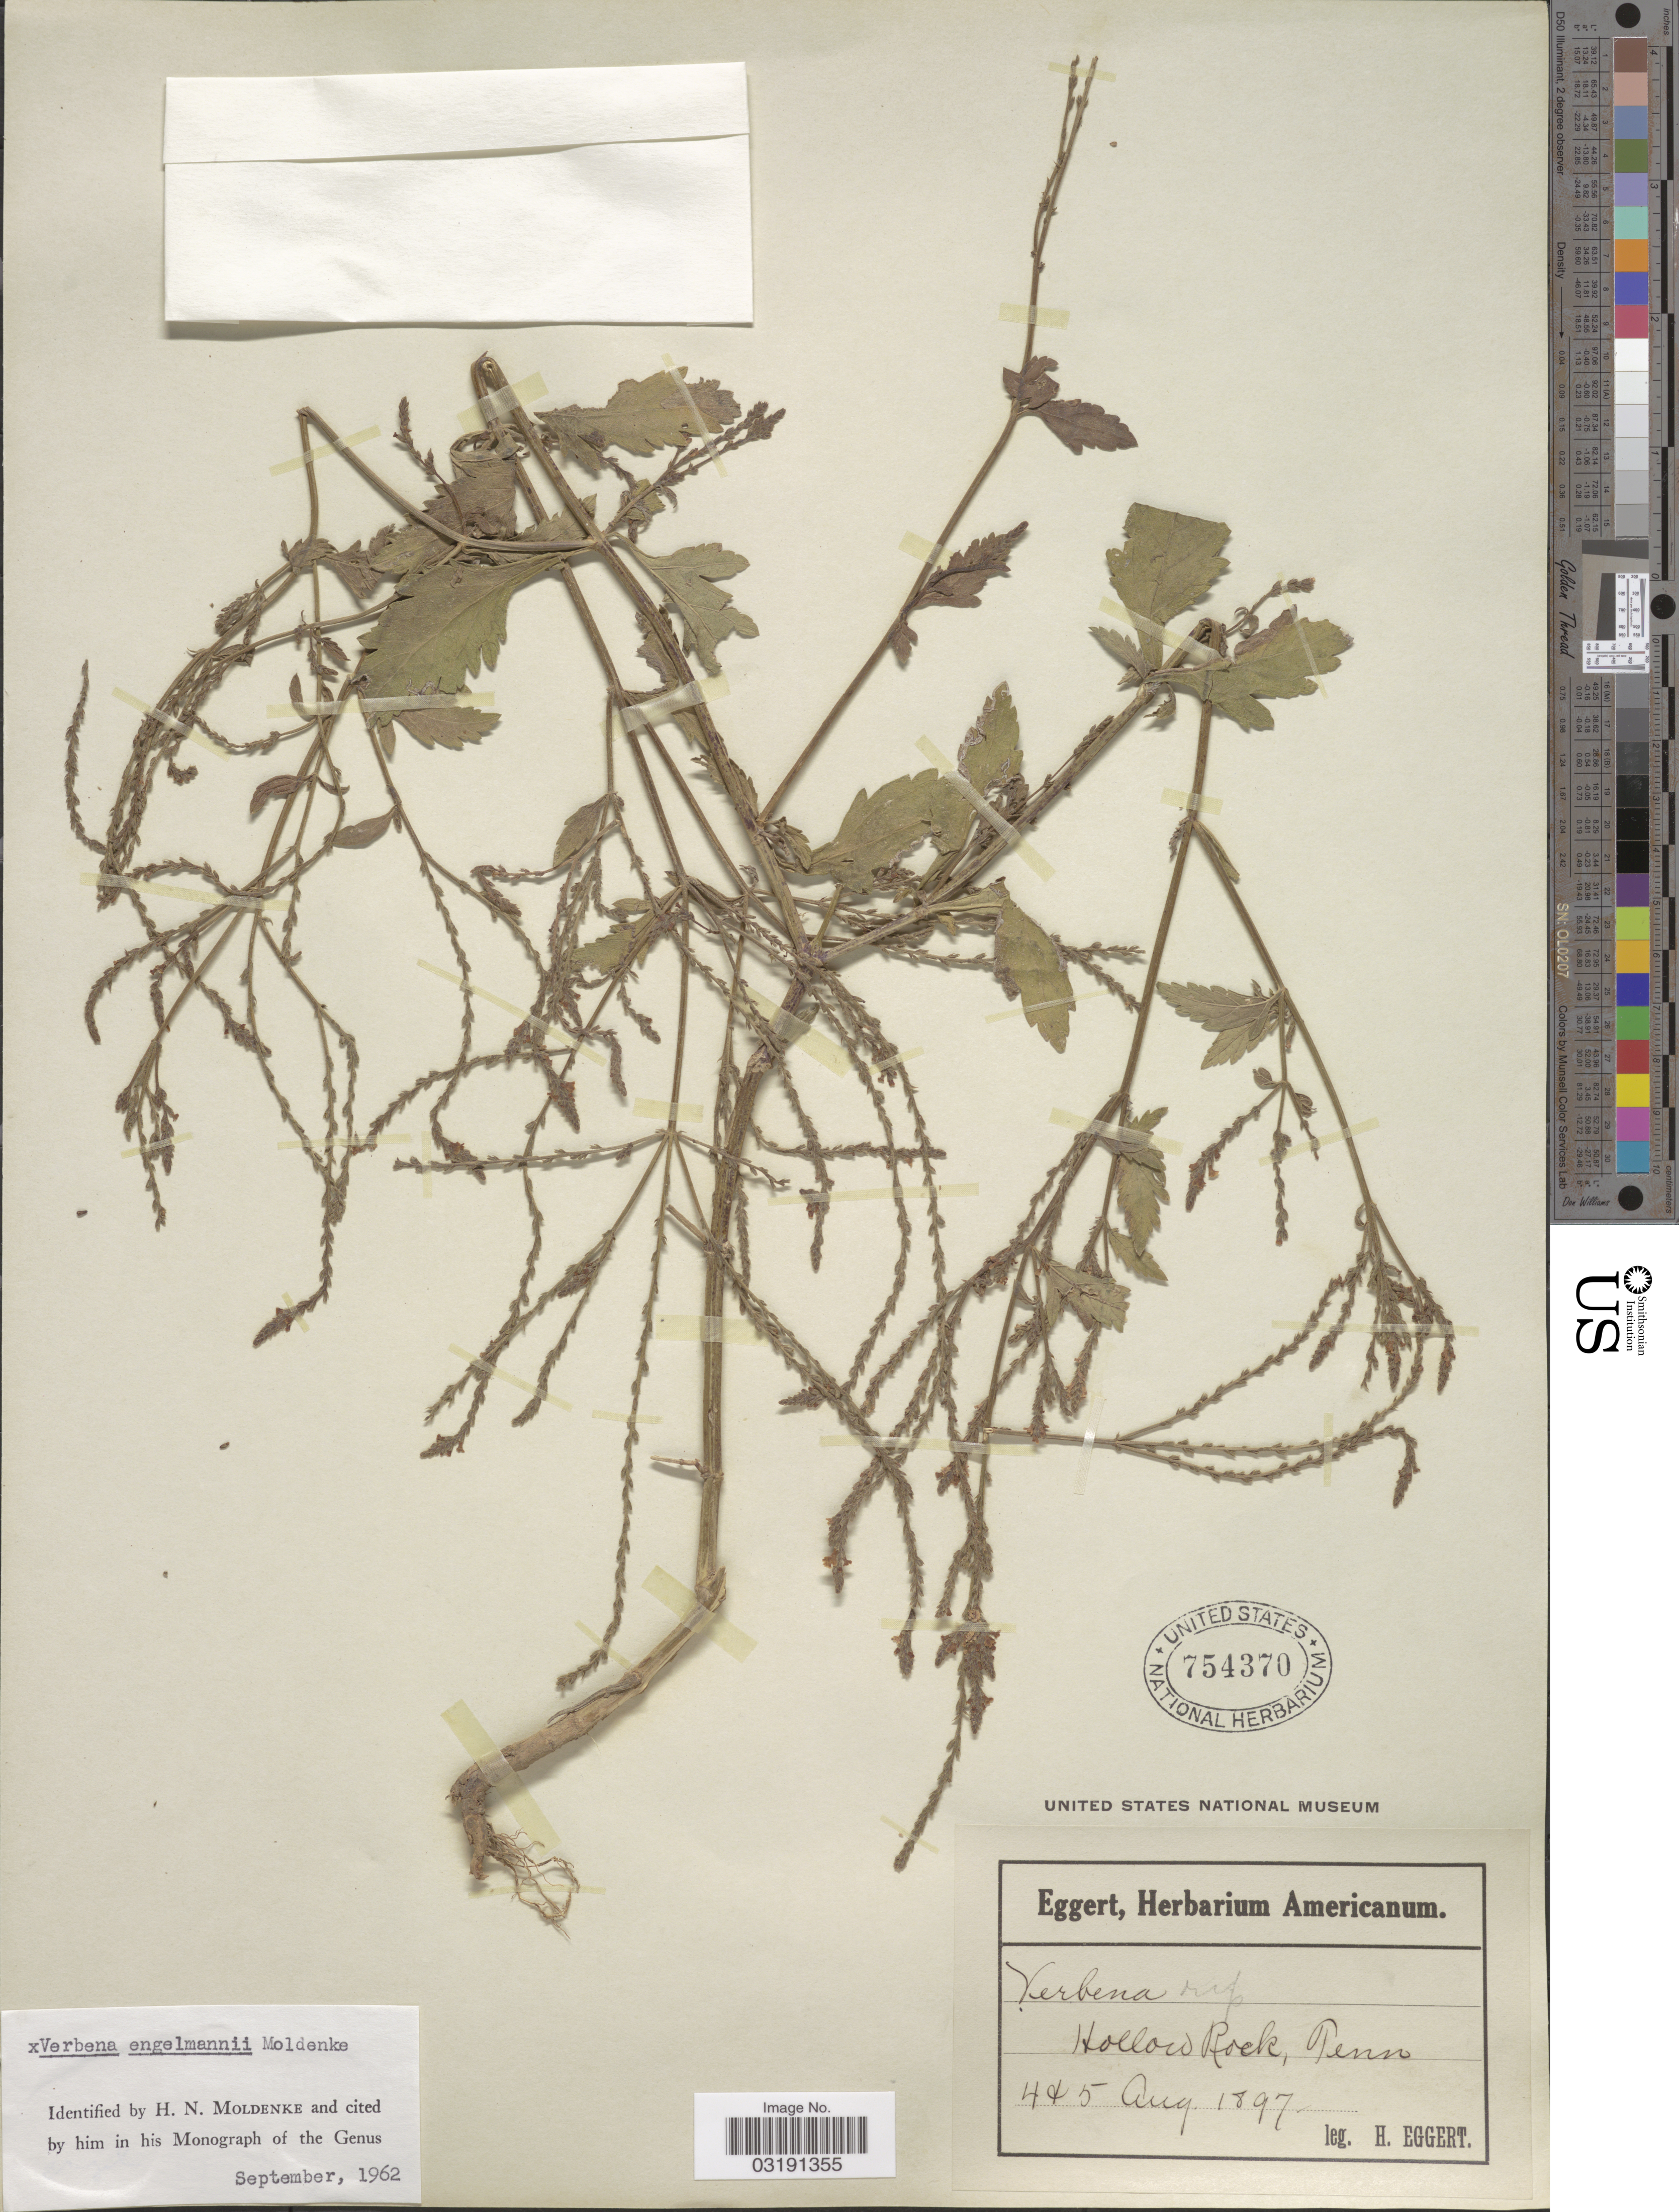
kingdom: Plantae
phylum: Tracheophyta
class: Magnoliopsida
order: Lamiales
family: Verbenaceae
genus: Verbena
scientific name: Verbena engelmannii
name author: Moldenke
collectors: H. Eggert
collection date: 1897-08-04/1897-08-05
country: United States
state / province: Pennsylvania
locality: Hollow Rock, Penn.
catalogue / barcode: US 754370